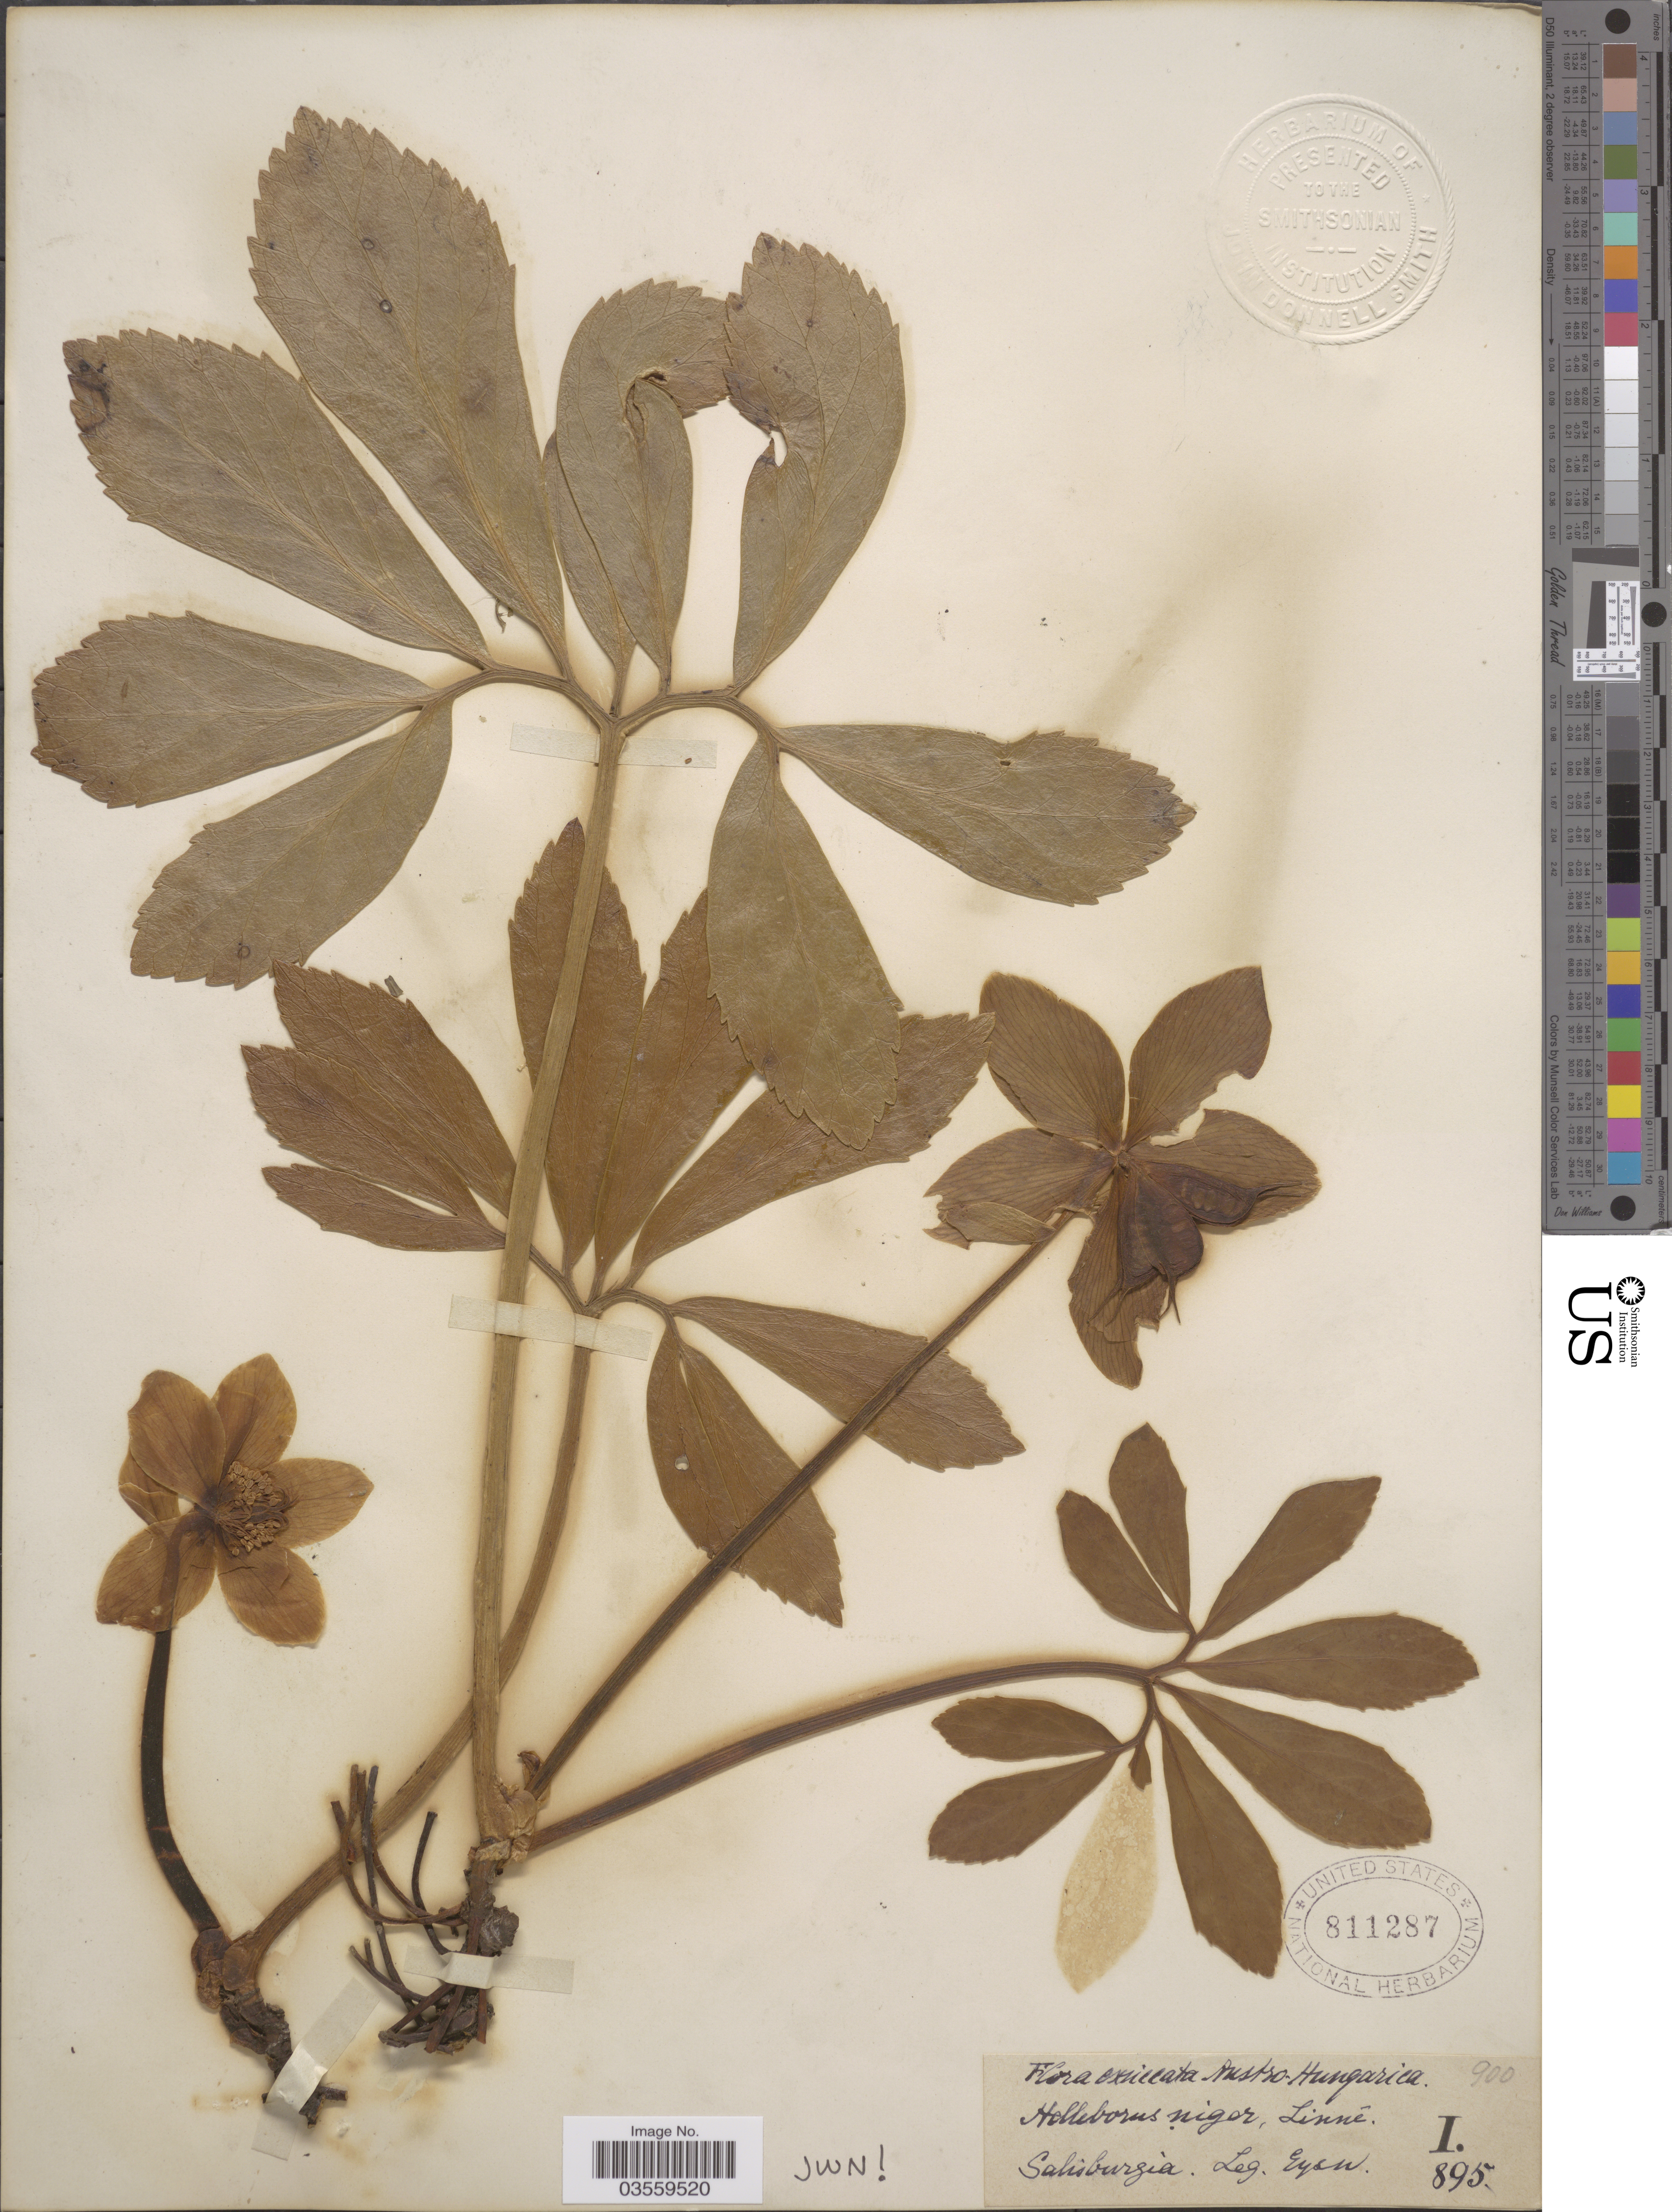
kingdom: Plantae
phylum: Tracheophyta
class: Magnoliopsida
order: Ranunculales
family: Ranunculaceae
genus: Helleborus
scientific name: Helleborus niger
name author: L.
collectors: -. Eysn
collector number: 900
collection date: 1895-01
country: Austria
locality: Austro-Hungarica. Salisburgia.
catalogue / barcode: US 811287